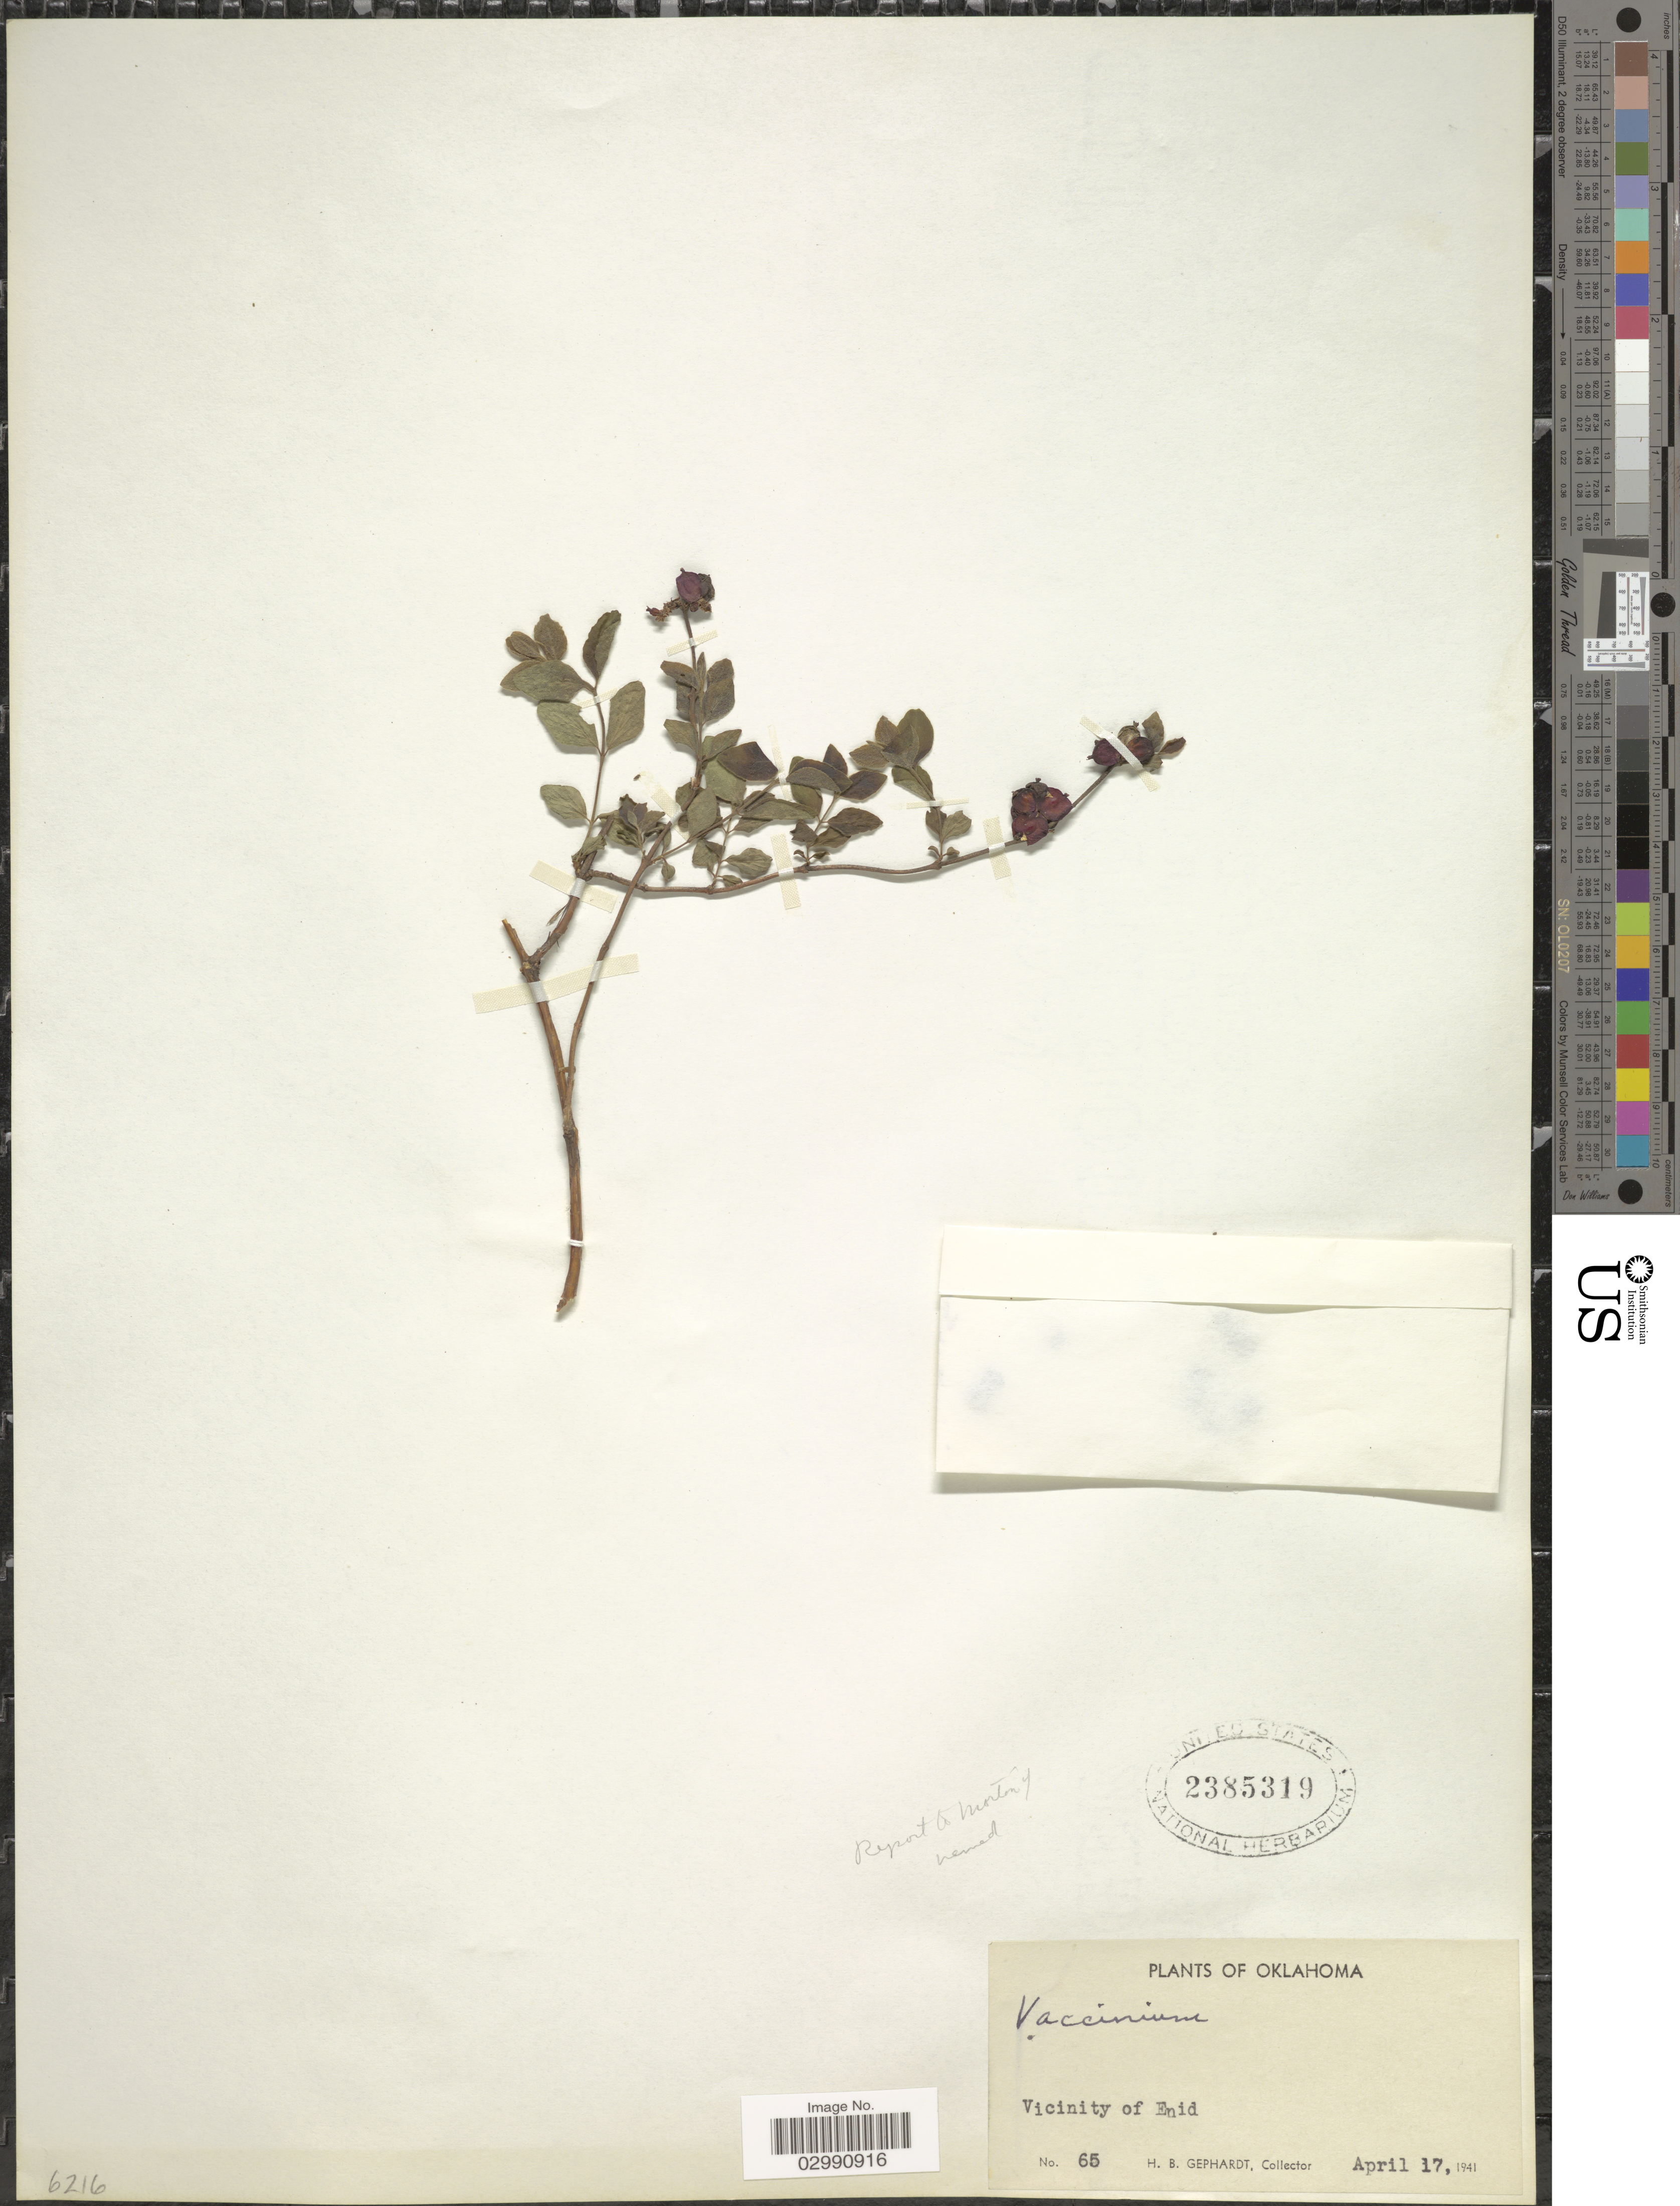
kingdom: Plantae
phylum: Tracheophyta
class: Magnoliopsida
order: Ericales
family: Ericaceae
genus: Vaccinium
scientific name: Vaccinium sp.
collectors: H. Gephardt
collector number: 65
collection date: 1941-04-17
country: United States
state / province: Oklahoma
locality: Vicinity of Enid.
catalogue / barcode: US 2385319